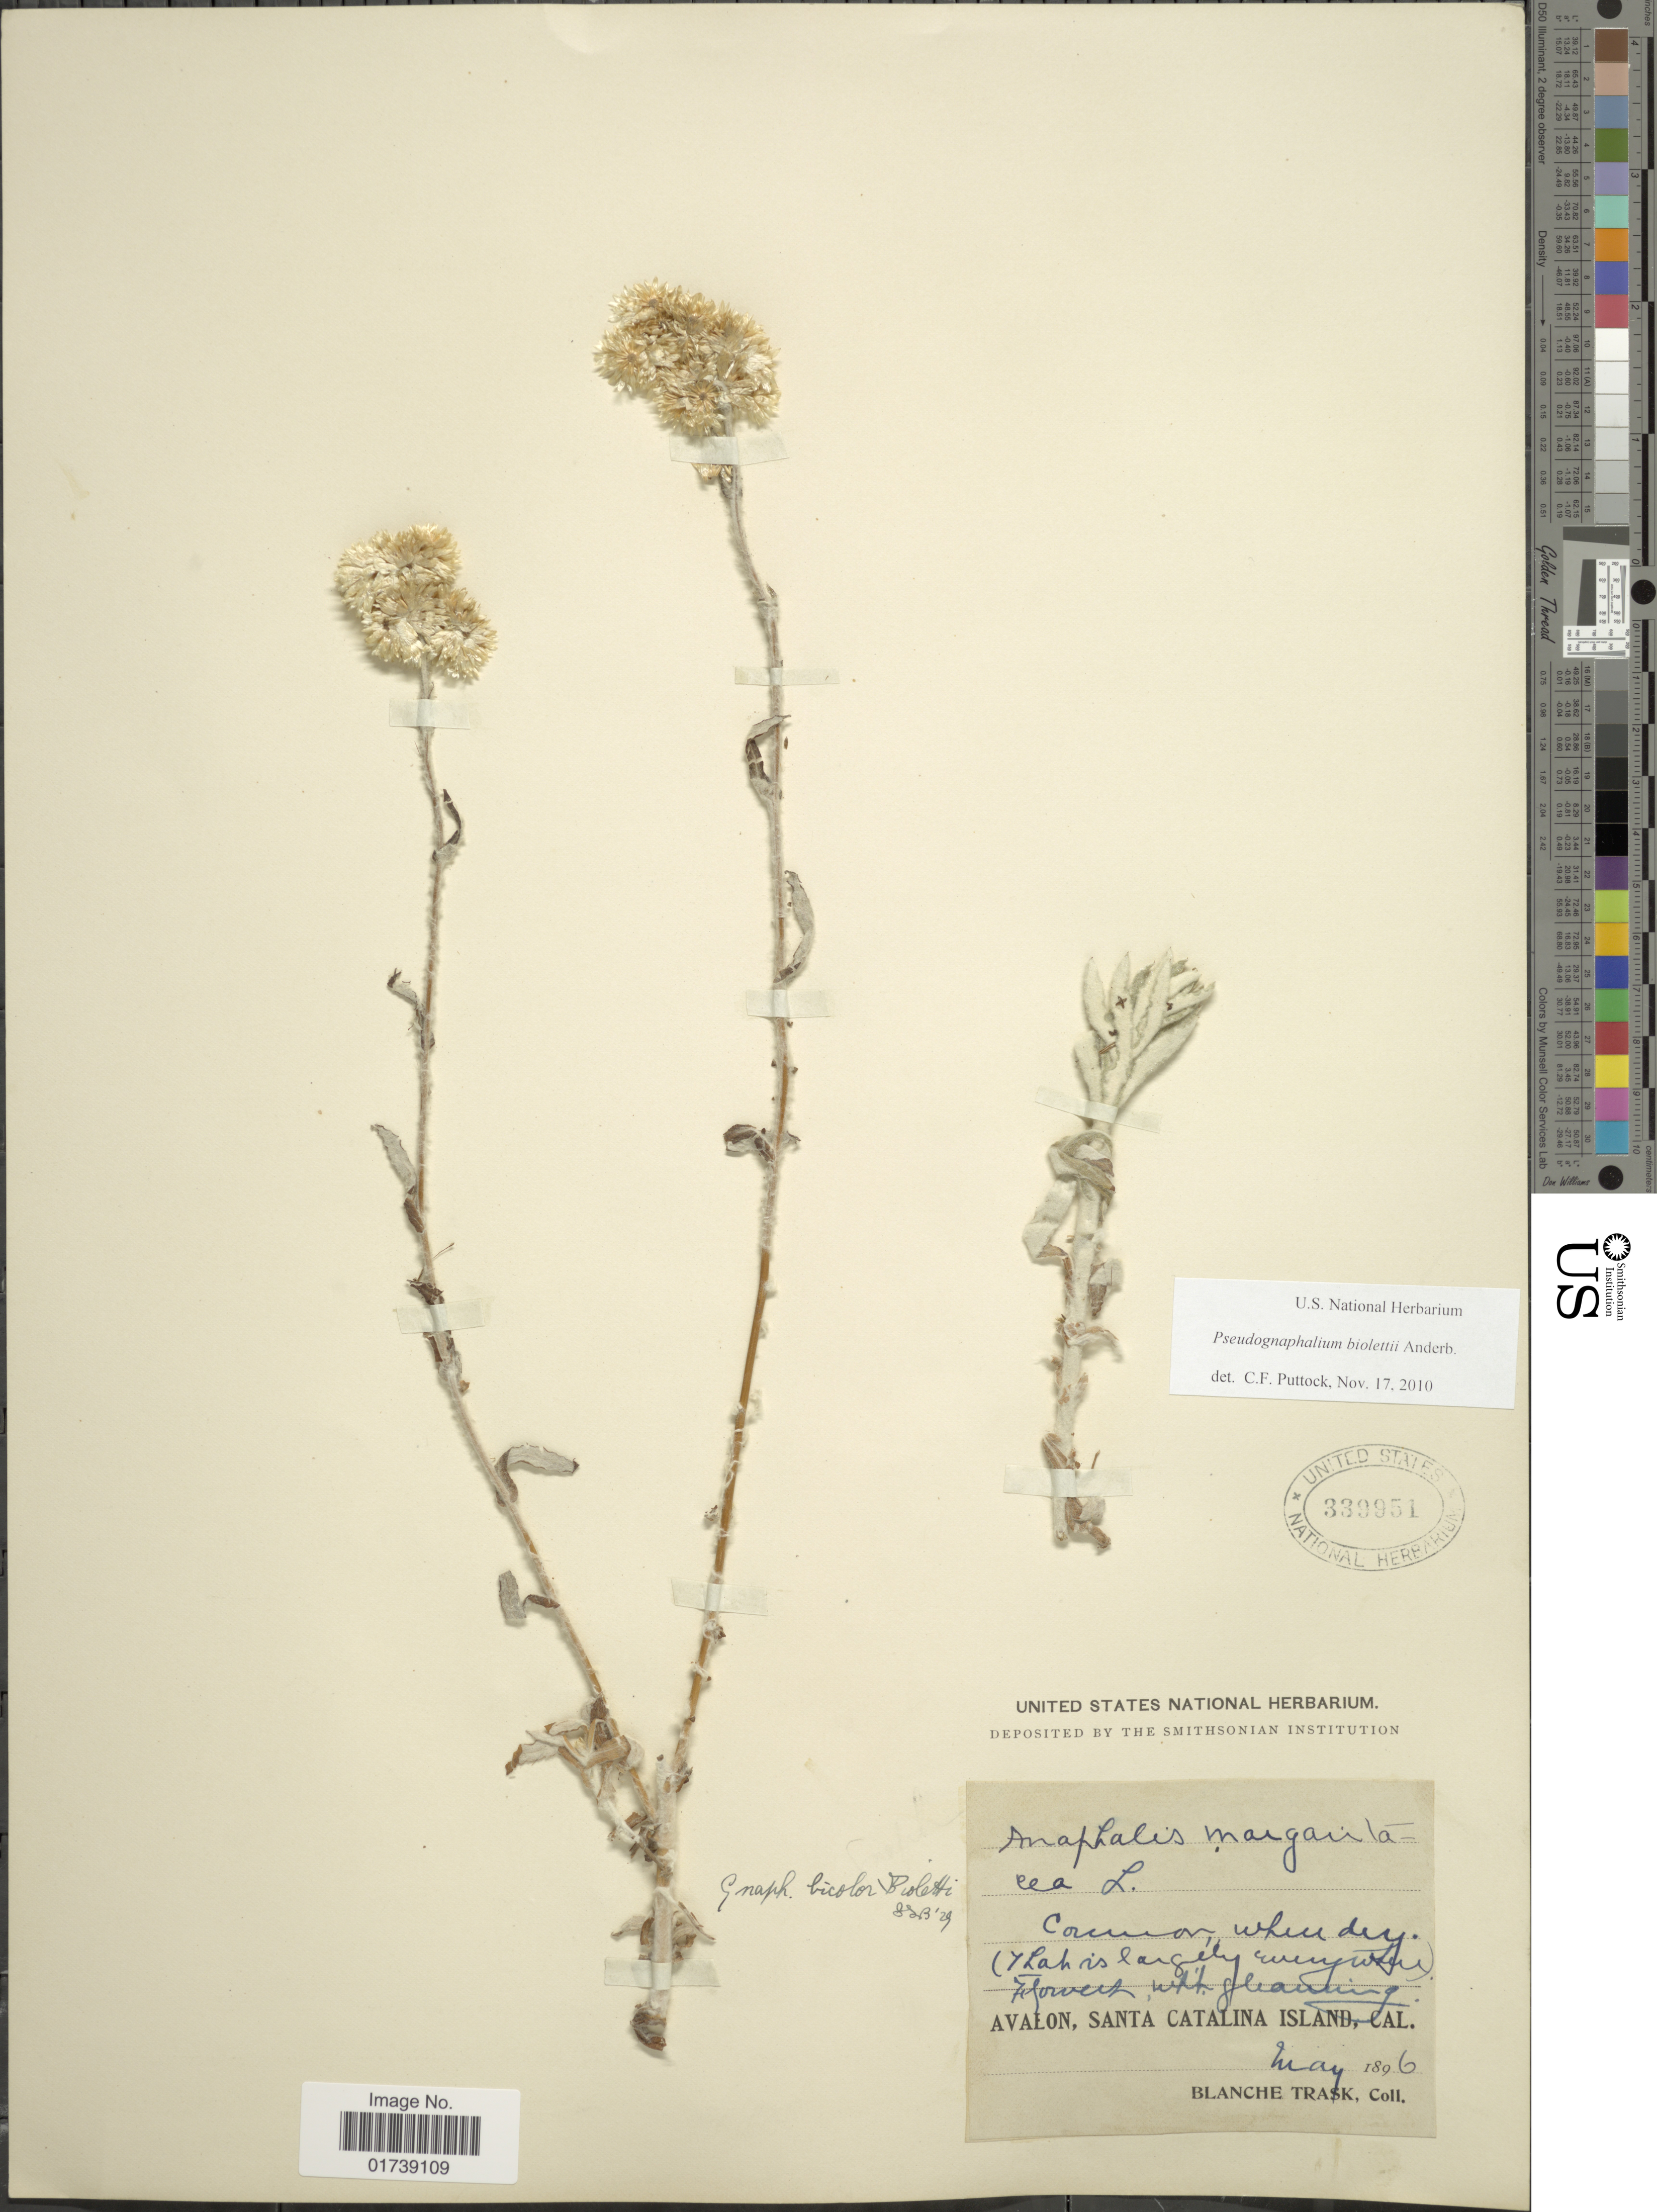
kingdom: Plantae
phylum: Tracheophyta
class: Magnoliopsida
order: Asterales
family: Asteraceae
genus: Pseudognaphalium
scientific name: Pseudognaphalium biolettii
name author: Anderb.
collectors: B. Trask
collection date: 1896-05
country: United States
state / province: California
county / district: Los Angeles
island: Santa Catalina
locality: Avalon, Santa Catalina Island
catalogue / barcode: US 339951